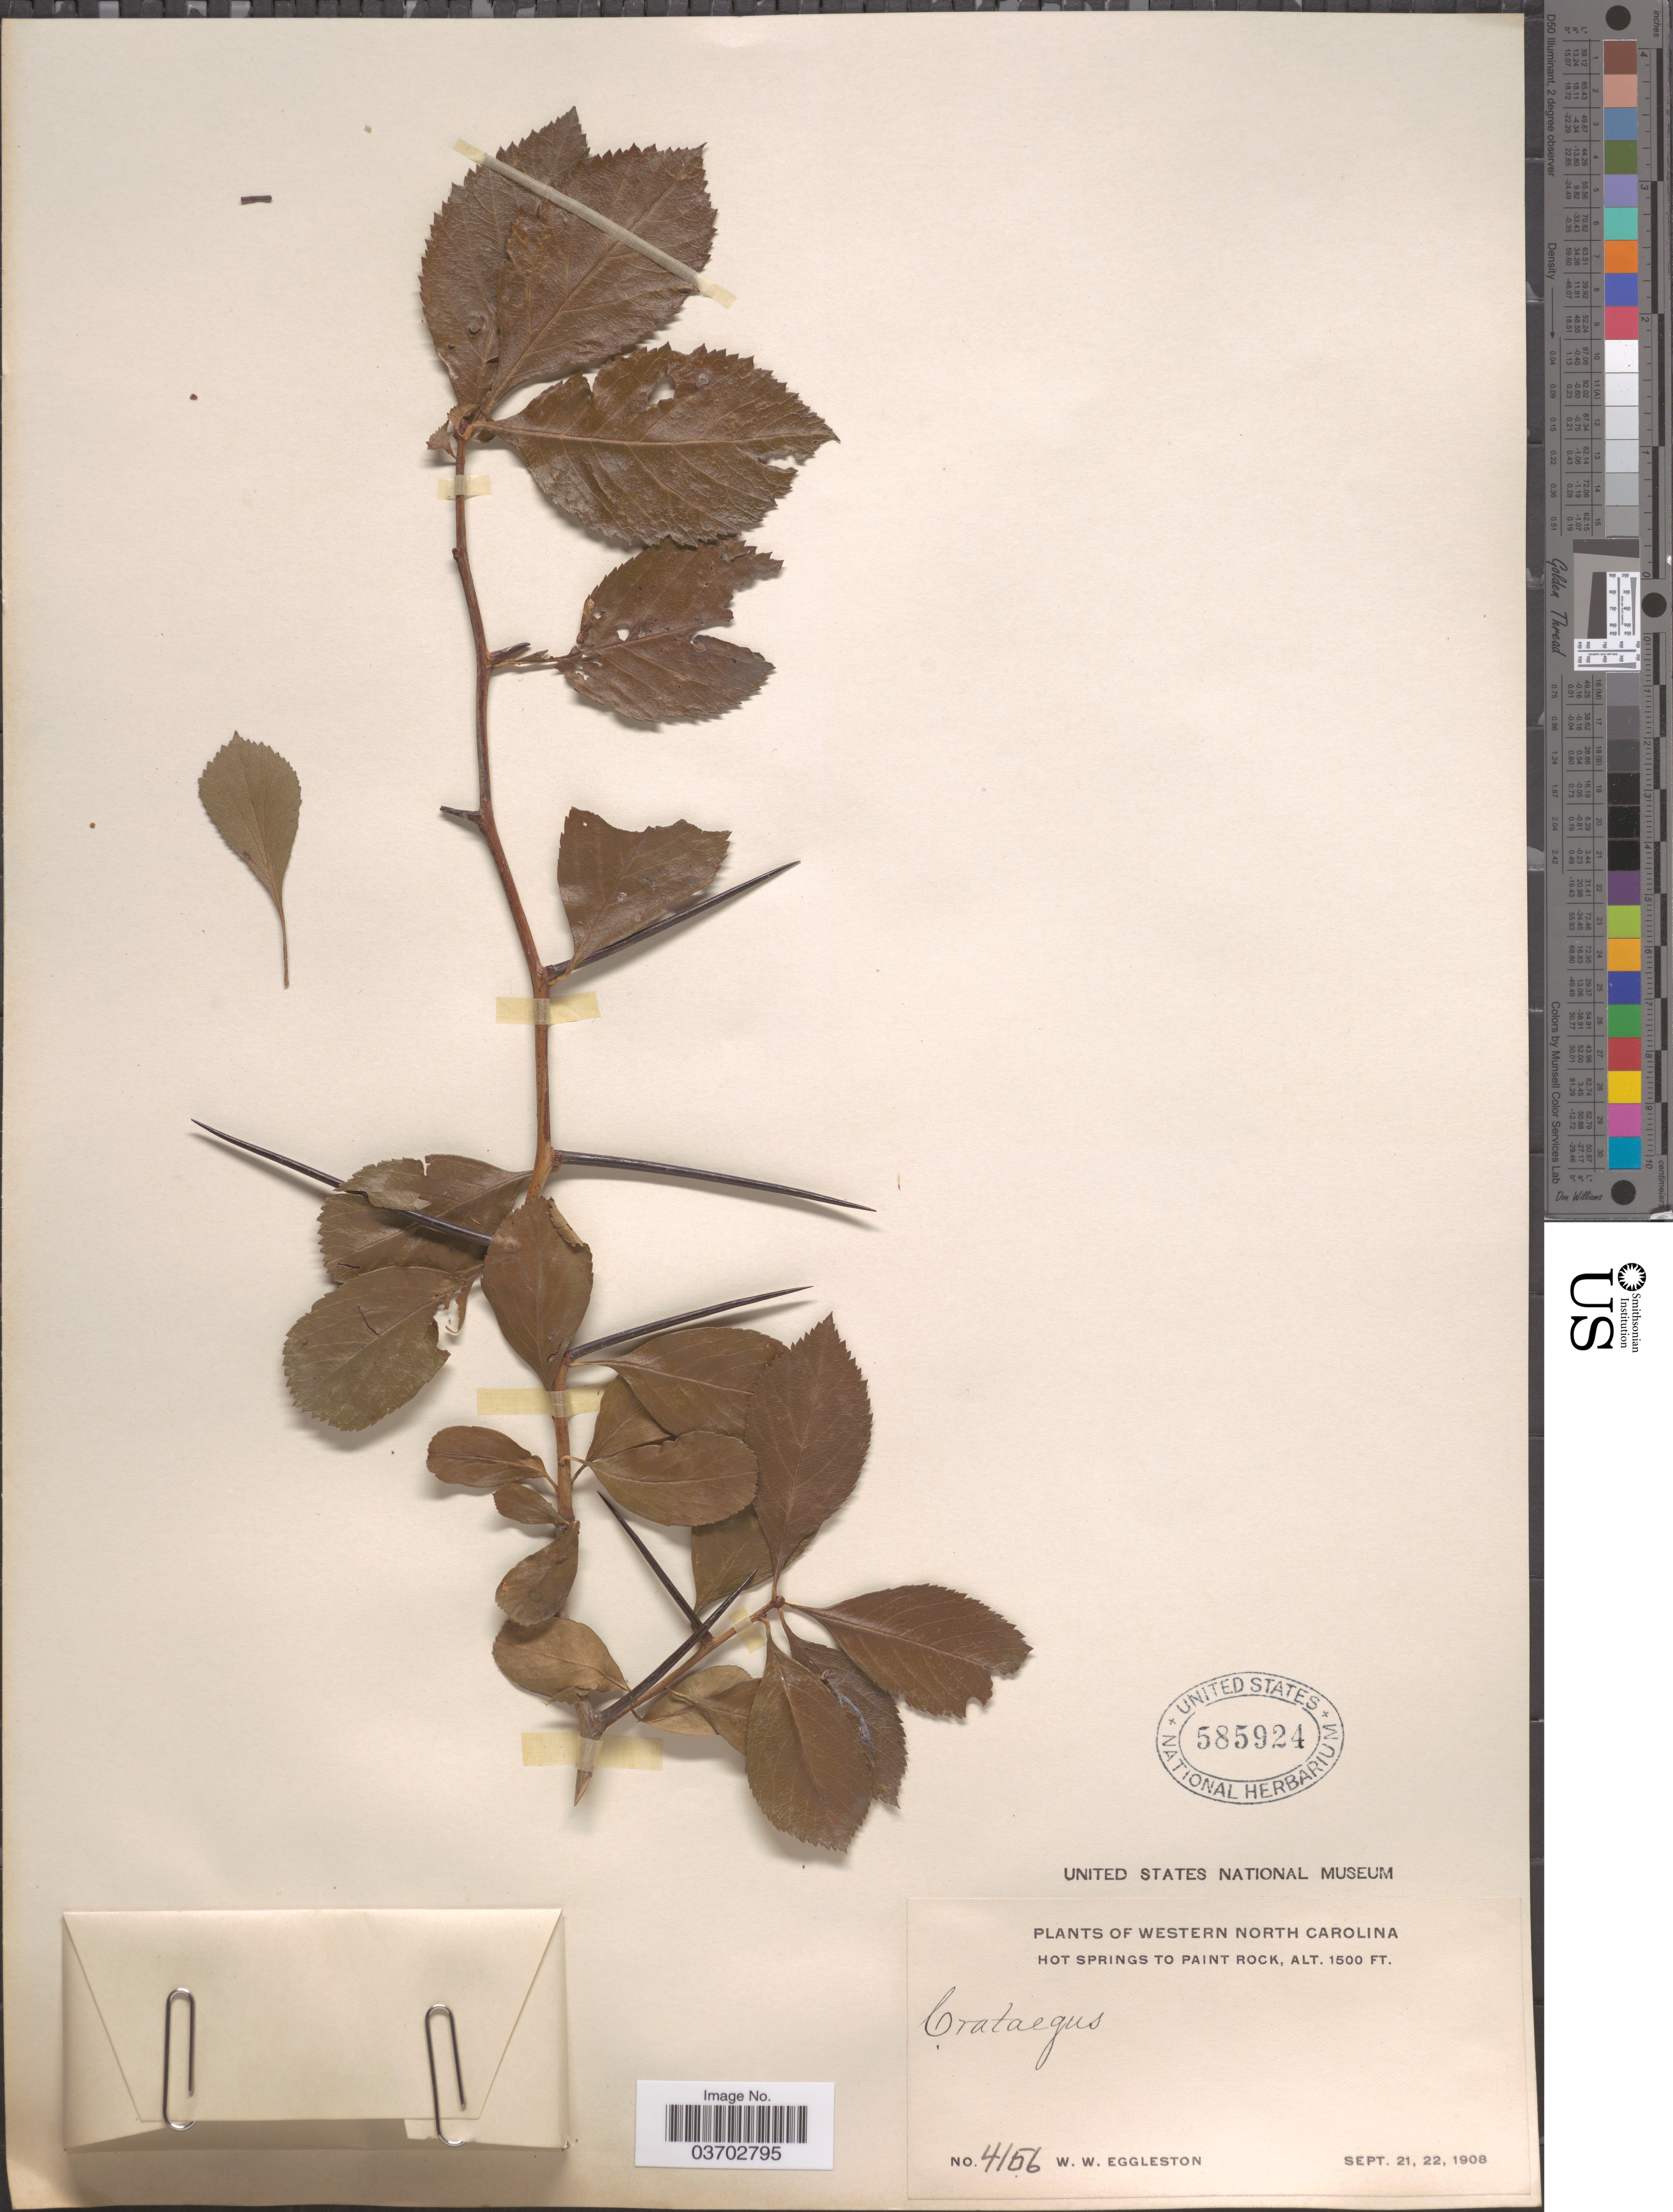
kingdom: Plantae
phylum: Tracheophyta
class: Magnoliopsida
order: Rosales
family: Rosaceae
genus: Crataegus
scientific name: Crataegus sp.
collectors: W. W. Eggleston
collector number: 4156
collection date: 1908-09-21/1908-09-22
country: United States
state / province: North Carolina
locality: Western North Carolina. Hot Springs to Paint Rock.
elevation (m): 457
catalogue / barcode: US 585924